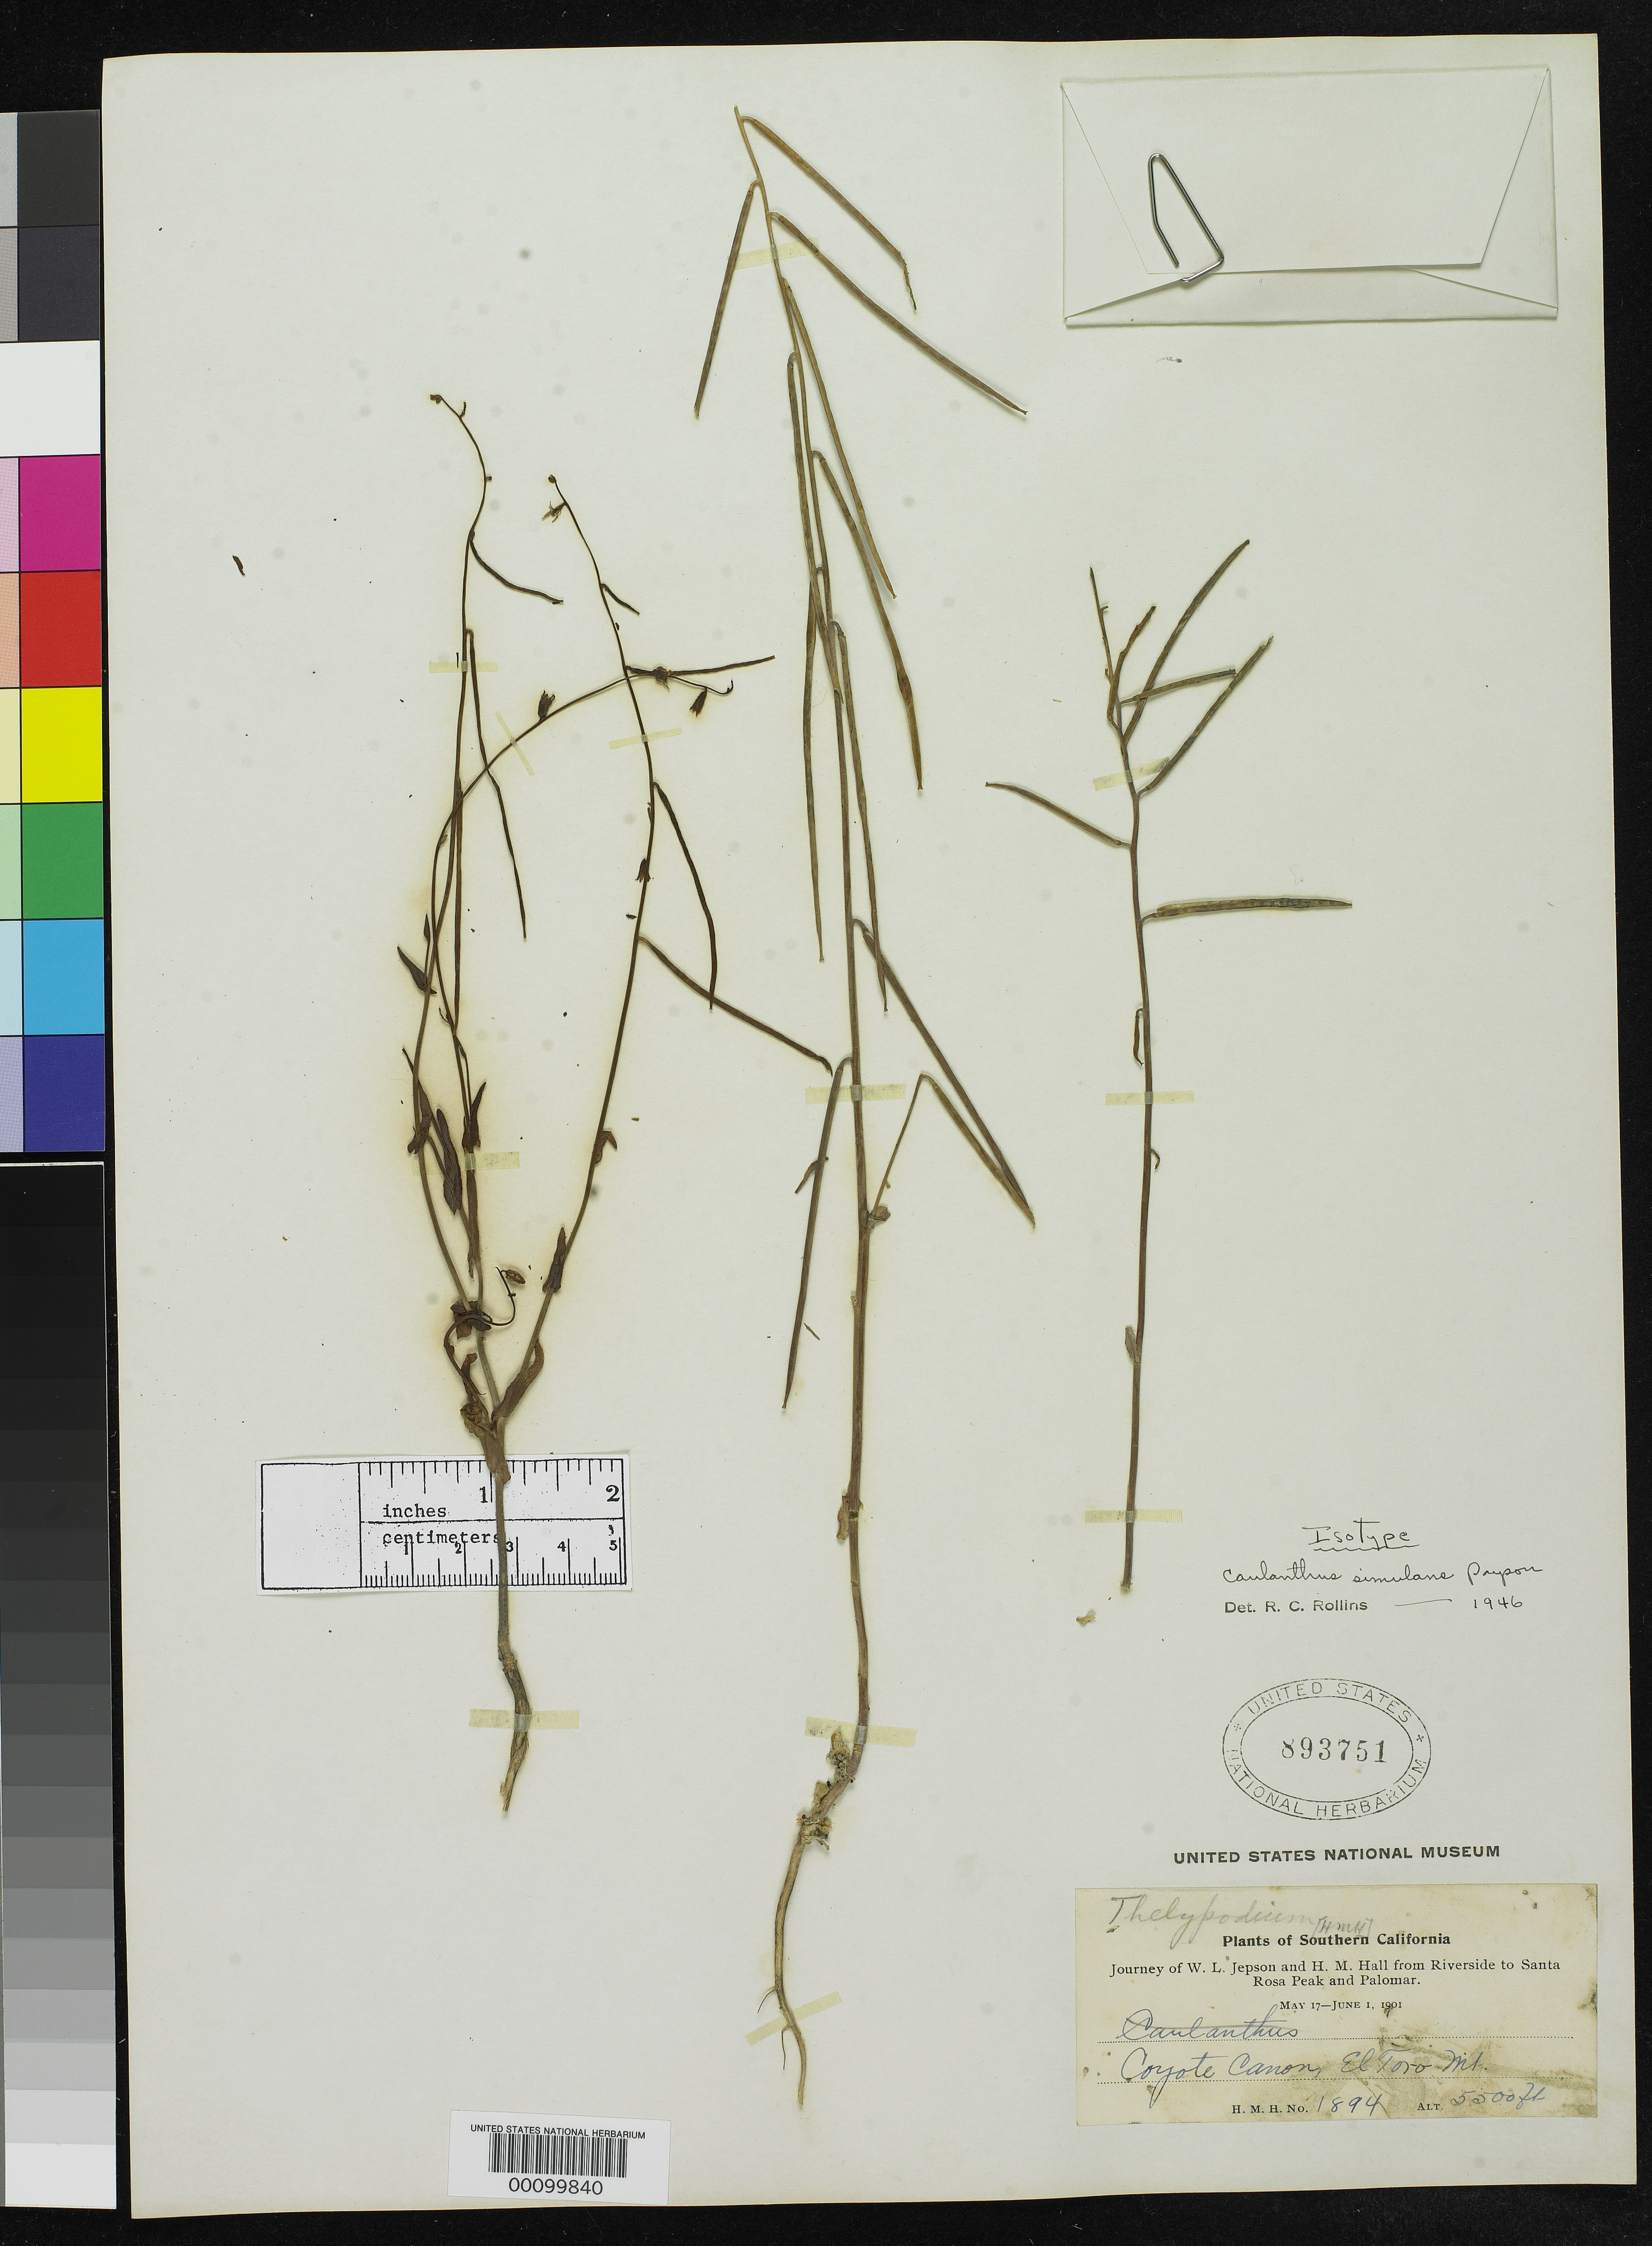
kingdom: Plantae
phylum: Tracheophyta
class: Magnoliopsida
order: Brassicales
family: Brassicaceae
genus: Caulanthus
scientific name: Caulanthus simulans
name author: Payson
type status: Isotype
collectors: H. M. Hall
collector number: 1894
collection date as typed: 17 May 1901 to 01 Jun 1901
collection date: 1901-05-17/1901-06-01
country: United States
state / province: California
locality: Coyote Canyon, El Toro Mountain.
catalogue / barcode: US 893751